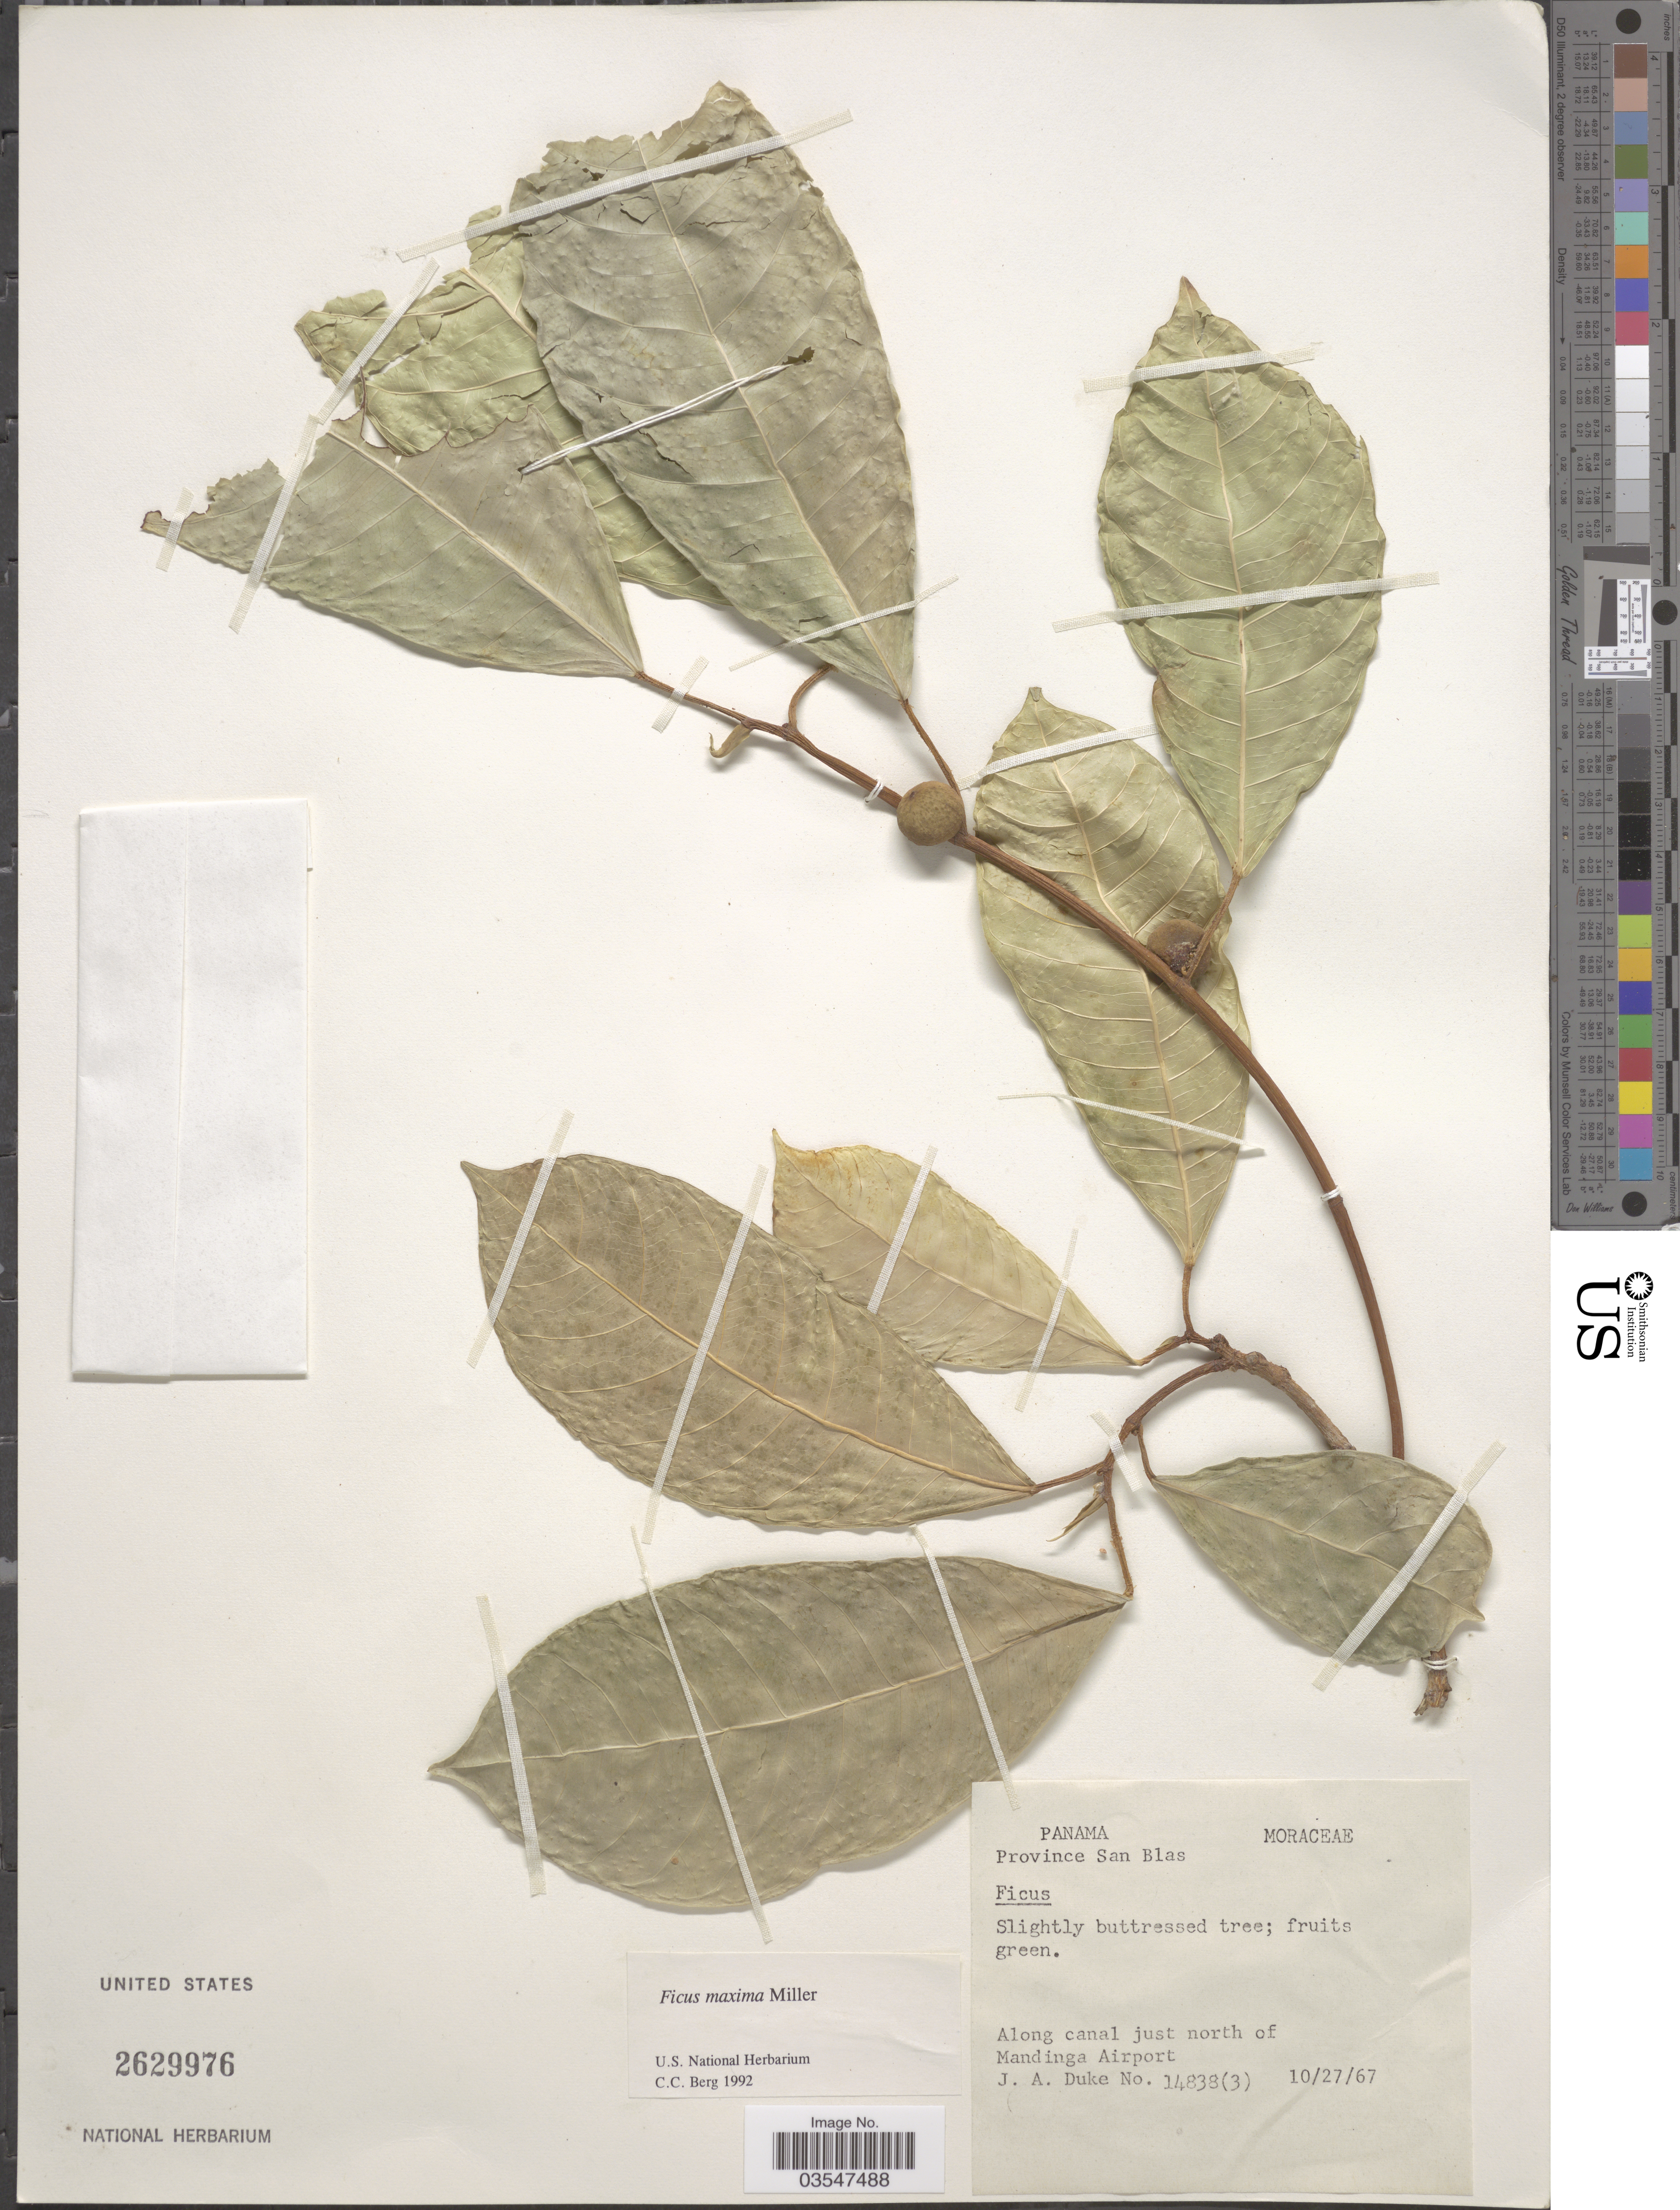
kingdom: Plantae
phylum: Tracheophyta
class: Magnoliopsida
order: Rosales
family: Moraceae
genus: Ficus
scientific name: Ficus maxima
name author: Mill.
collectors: J. A. Duke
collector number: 14838(3)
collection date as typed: Transcribed d/m/y: 27/10/67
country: Panama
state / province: Kuna Yala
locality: Province San Blas. Along canal just north of Mandinga Airport.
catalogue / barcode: US 2629976